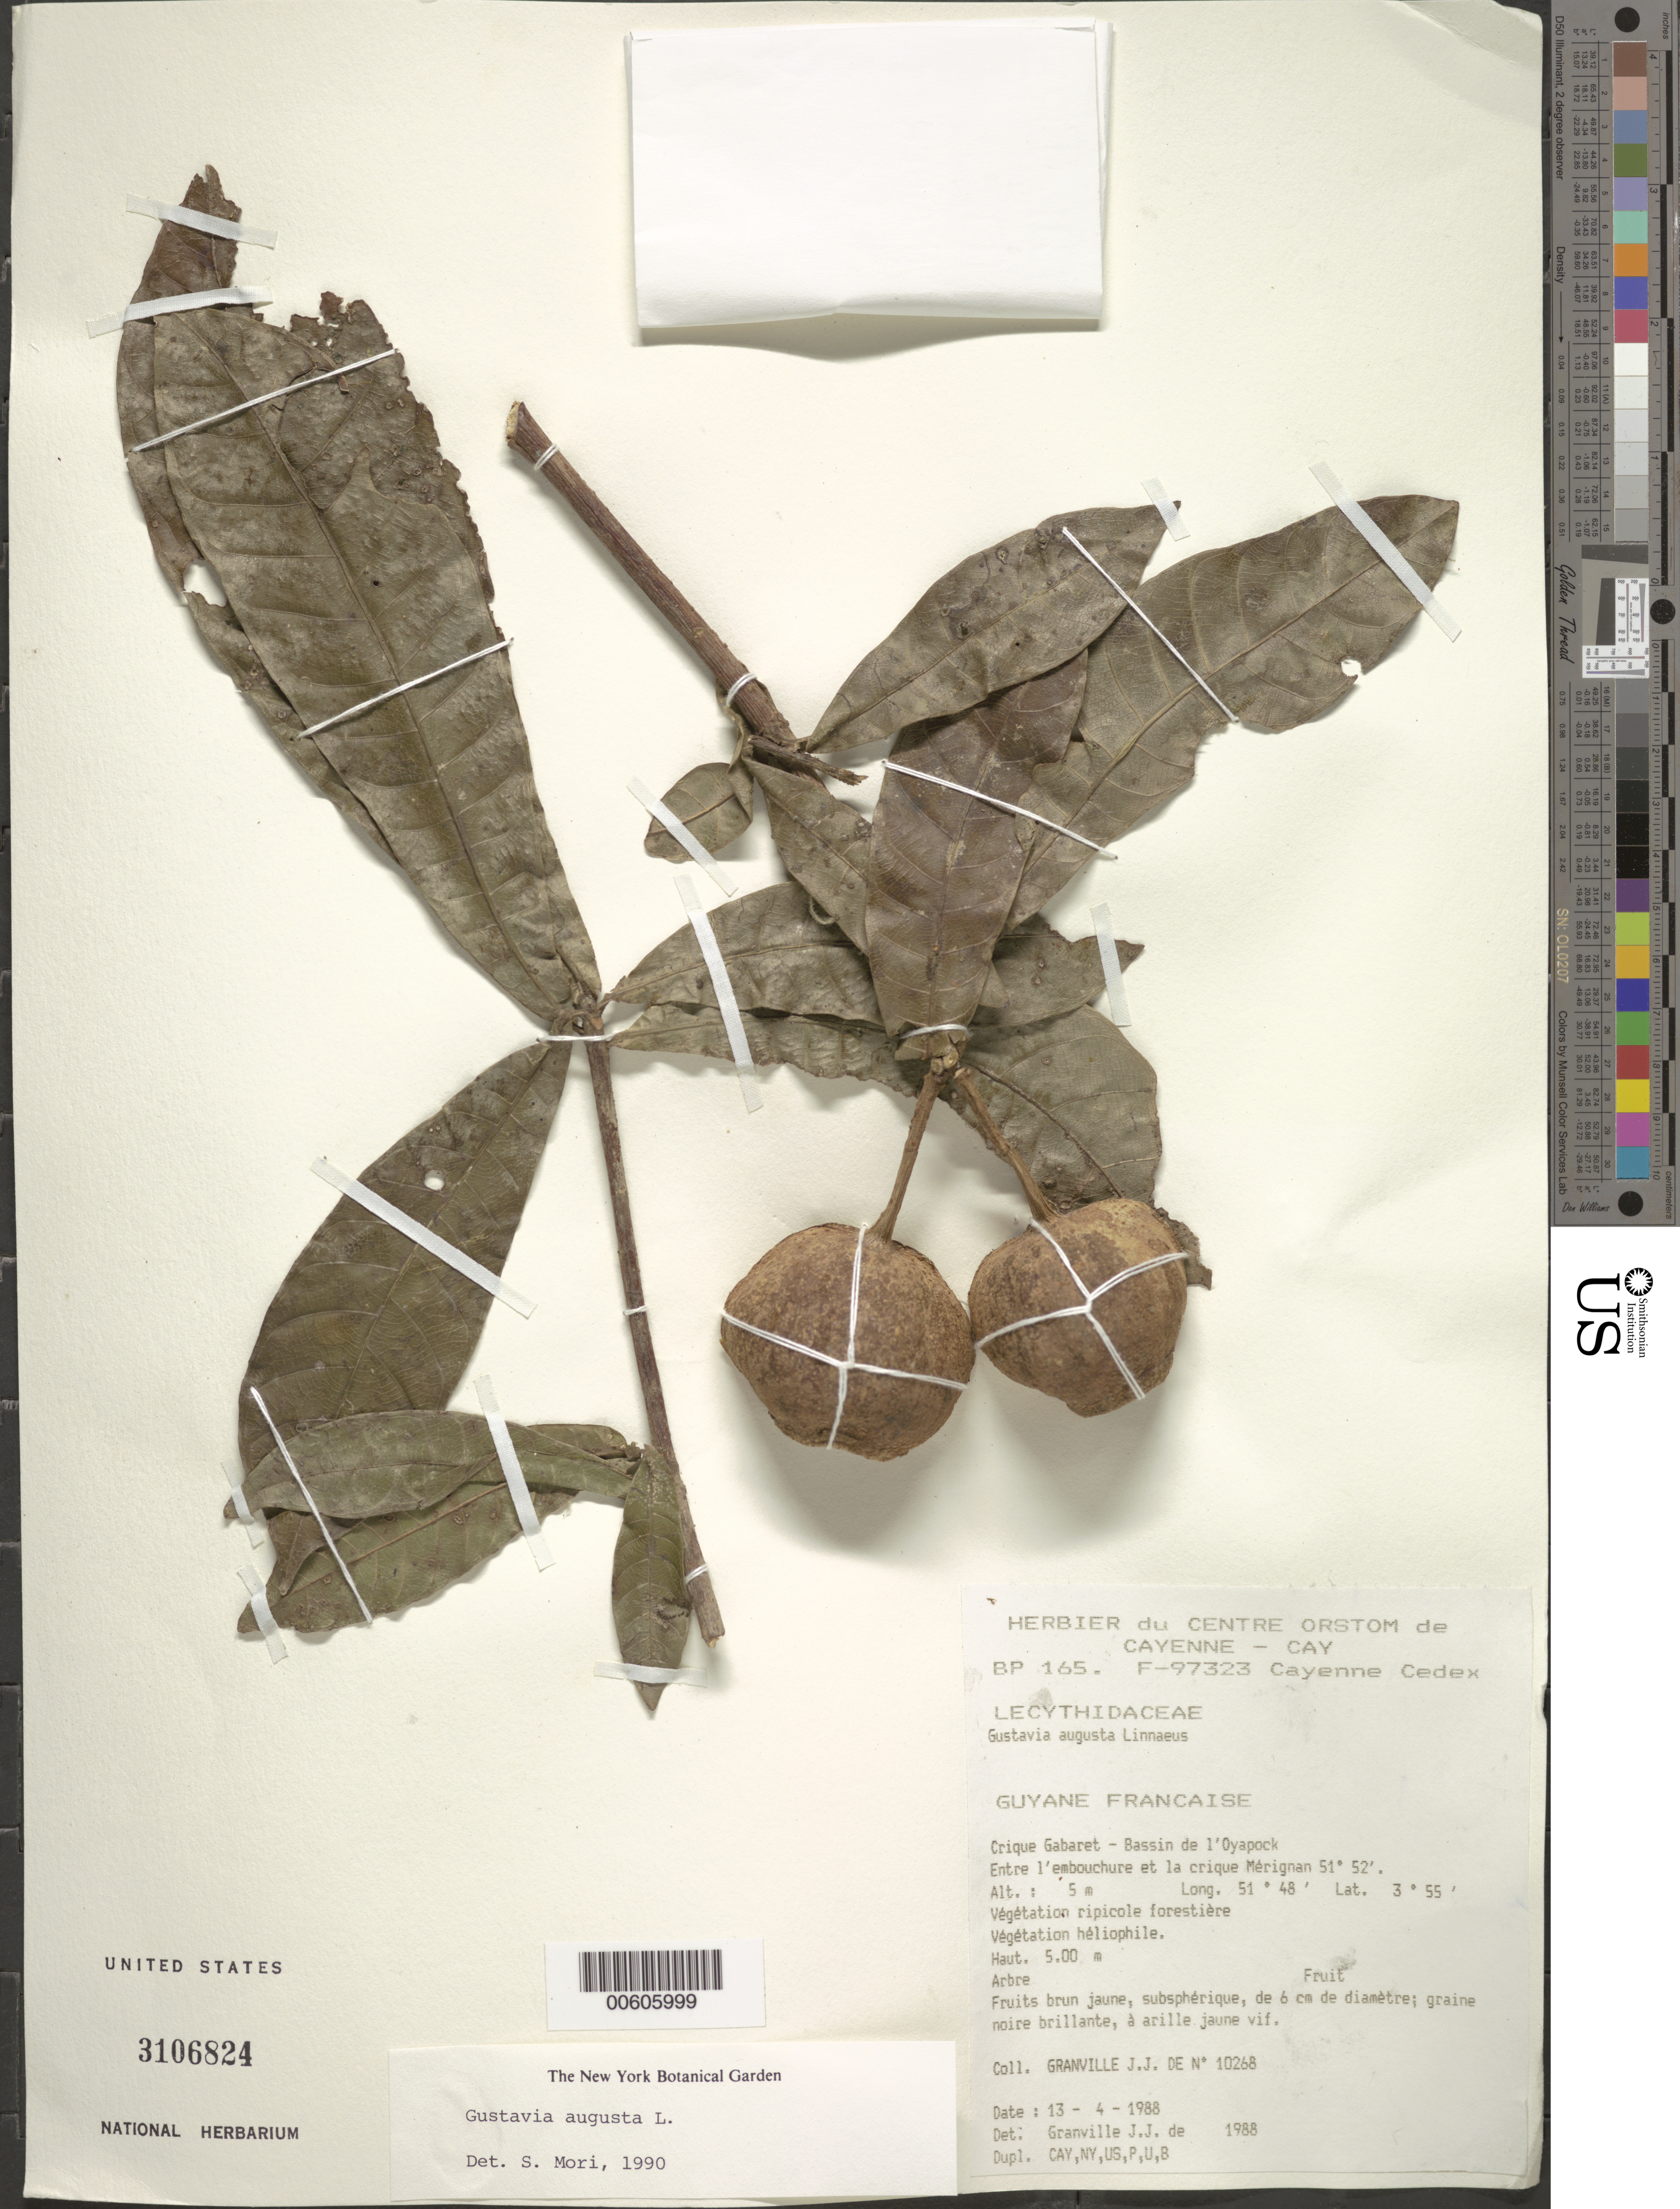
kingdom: Plantae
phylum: Tracheophyta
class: Magnoliopsida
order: Ericales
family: Lecythidaceae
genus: Gustavia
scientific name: Gustavia augusta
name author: L.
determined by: Mori, Scott A.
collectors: J.-J. de Granville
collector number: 10268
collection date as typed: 13-Apr-88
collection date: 1988-04-13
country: French Guiana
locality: Crique Gabaret, Bassin de l'Oyapock, entre l'embouchure et la crique Mérignan 51º52'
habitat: Vegetation ripicole forestiere. Vegetation heliophile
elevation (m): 5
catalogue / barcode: US 3106824